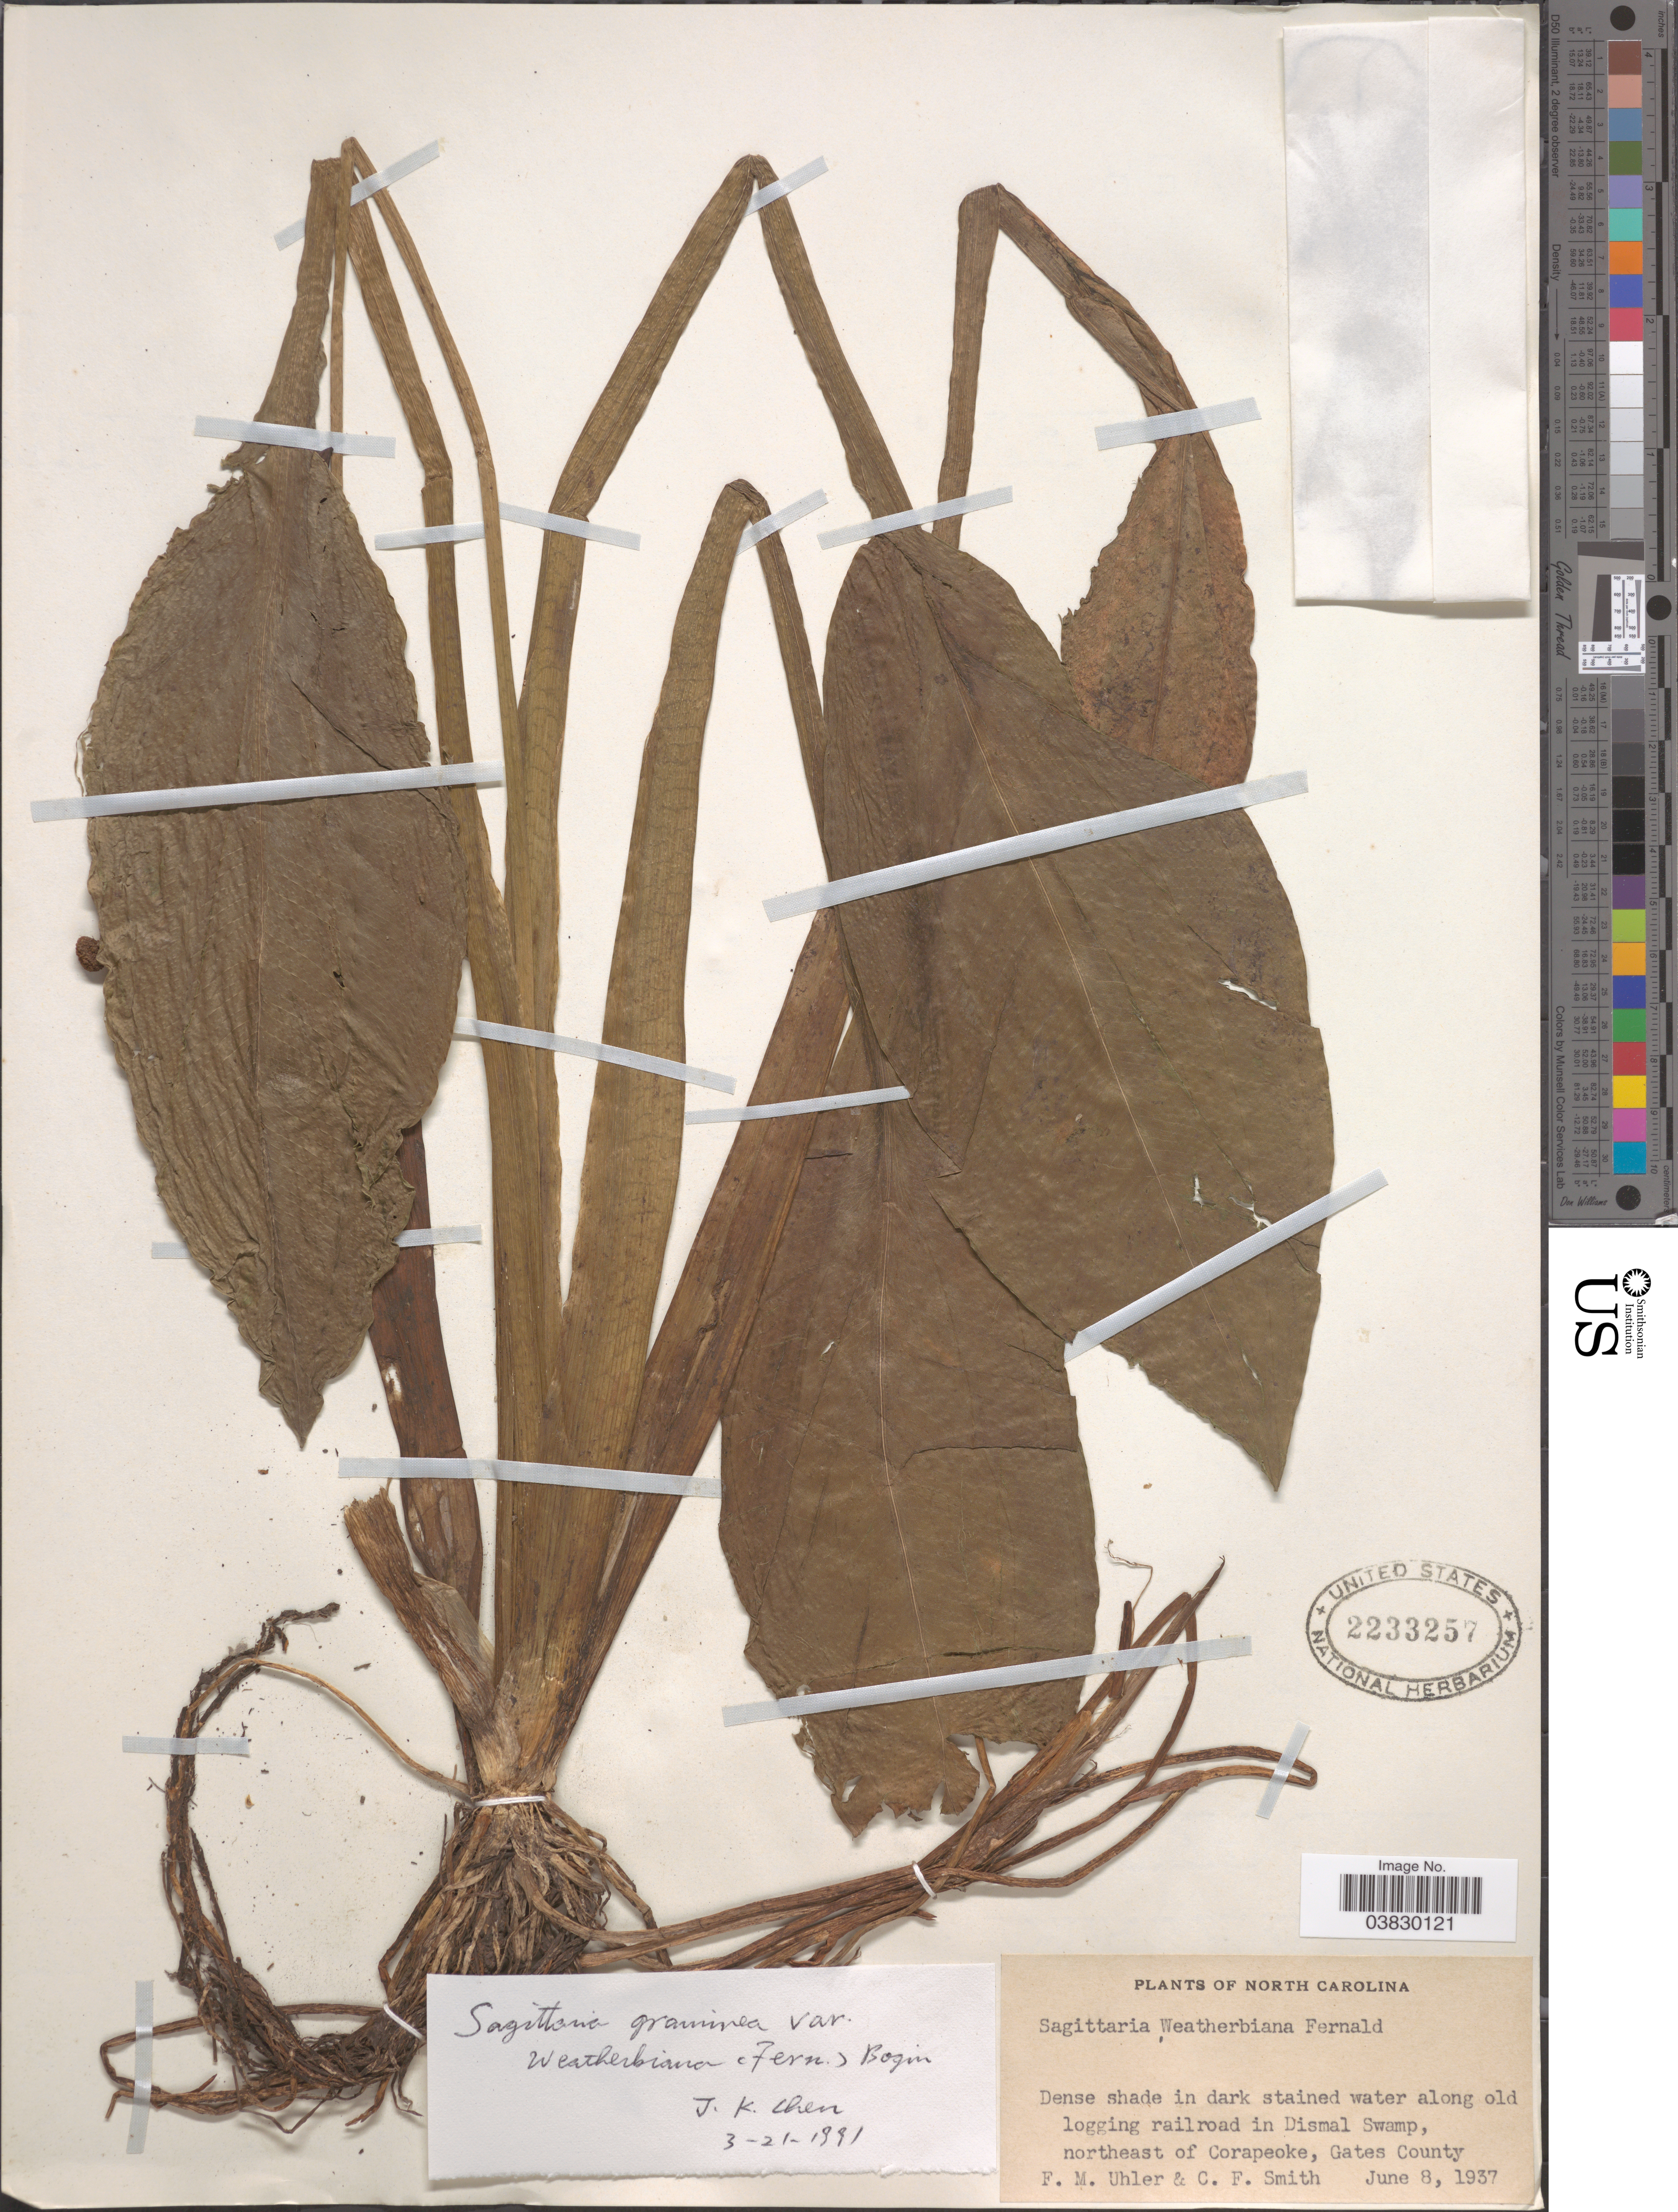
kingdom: Plantae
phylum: Tracheophyta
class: Liliopsida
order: Alismatales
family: Alismataceae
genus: Sagittaria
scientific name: Sagittaria graminea var. weatherbiana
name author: (Fernald) Bogin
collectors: F. M. Uhler & S.F. Smith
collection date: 1937-06-08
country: United States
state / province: North Carolina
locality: Along old logging railroad in Dismal Swamp, northeast of Corapeoke, Gates County.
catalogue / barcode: US 2233257